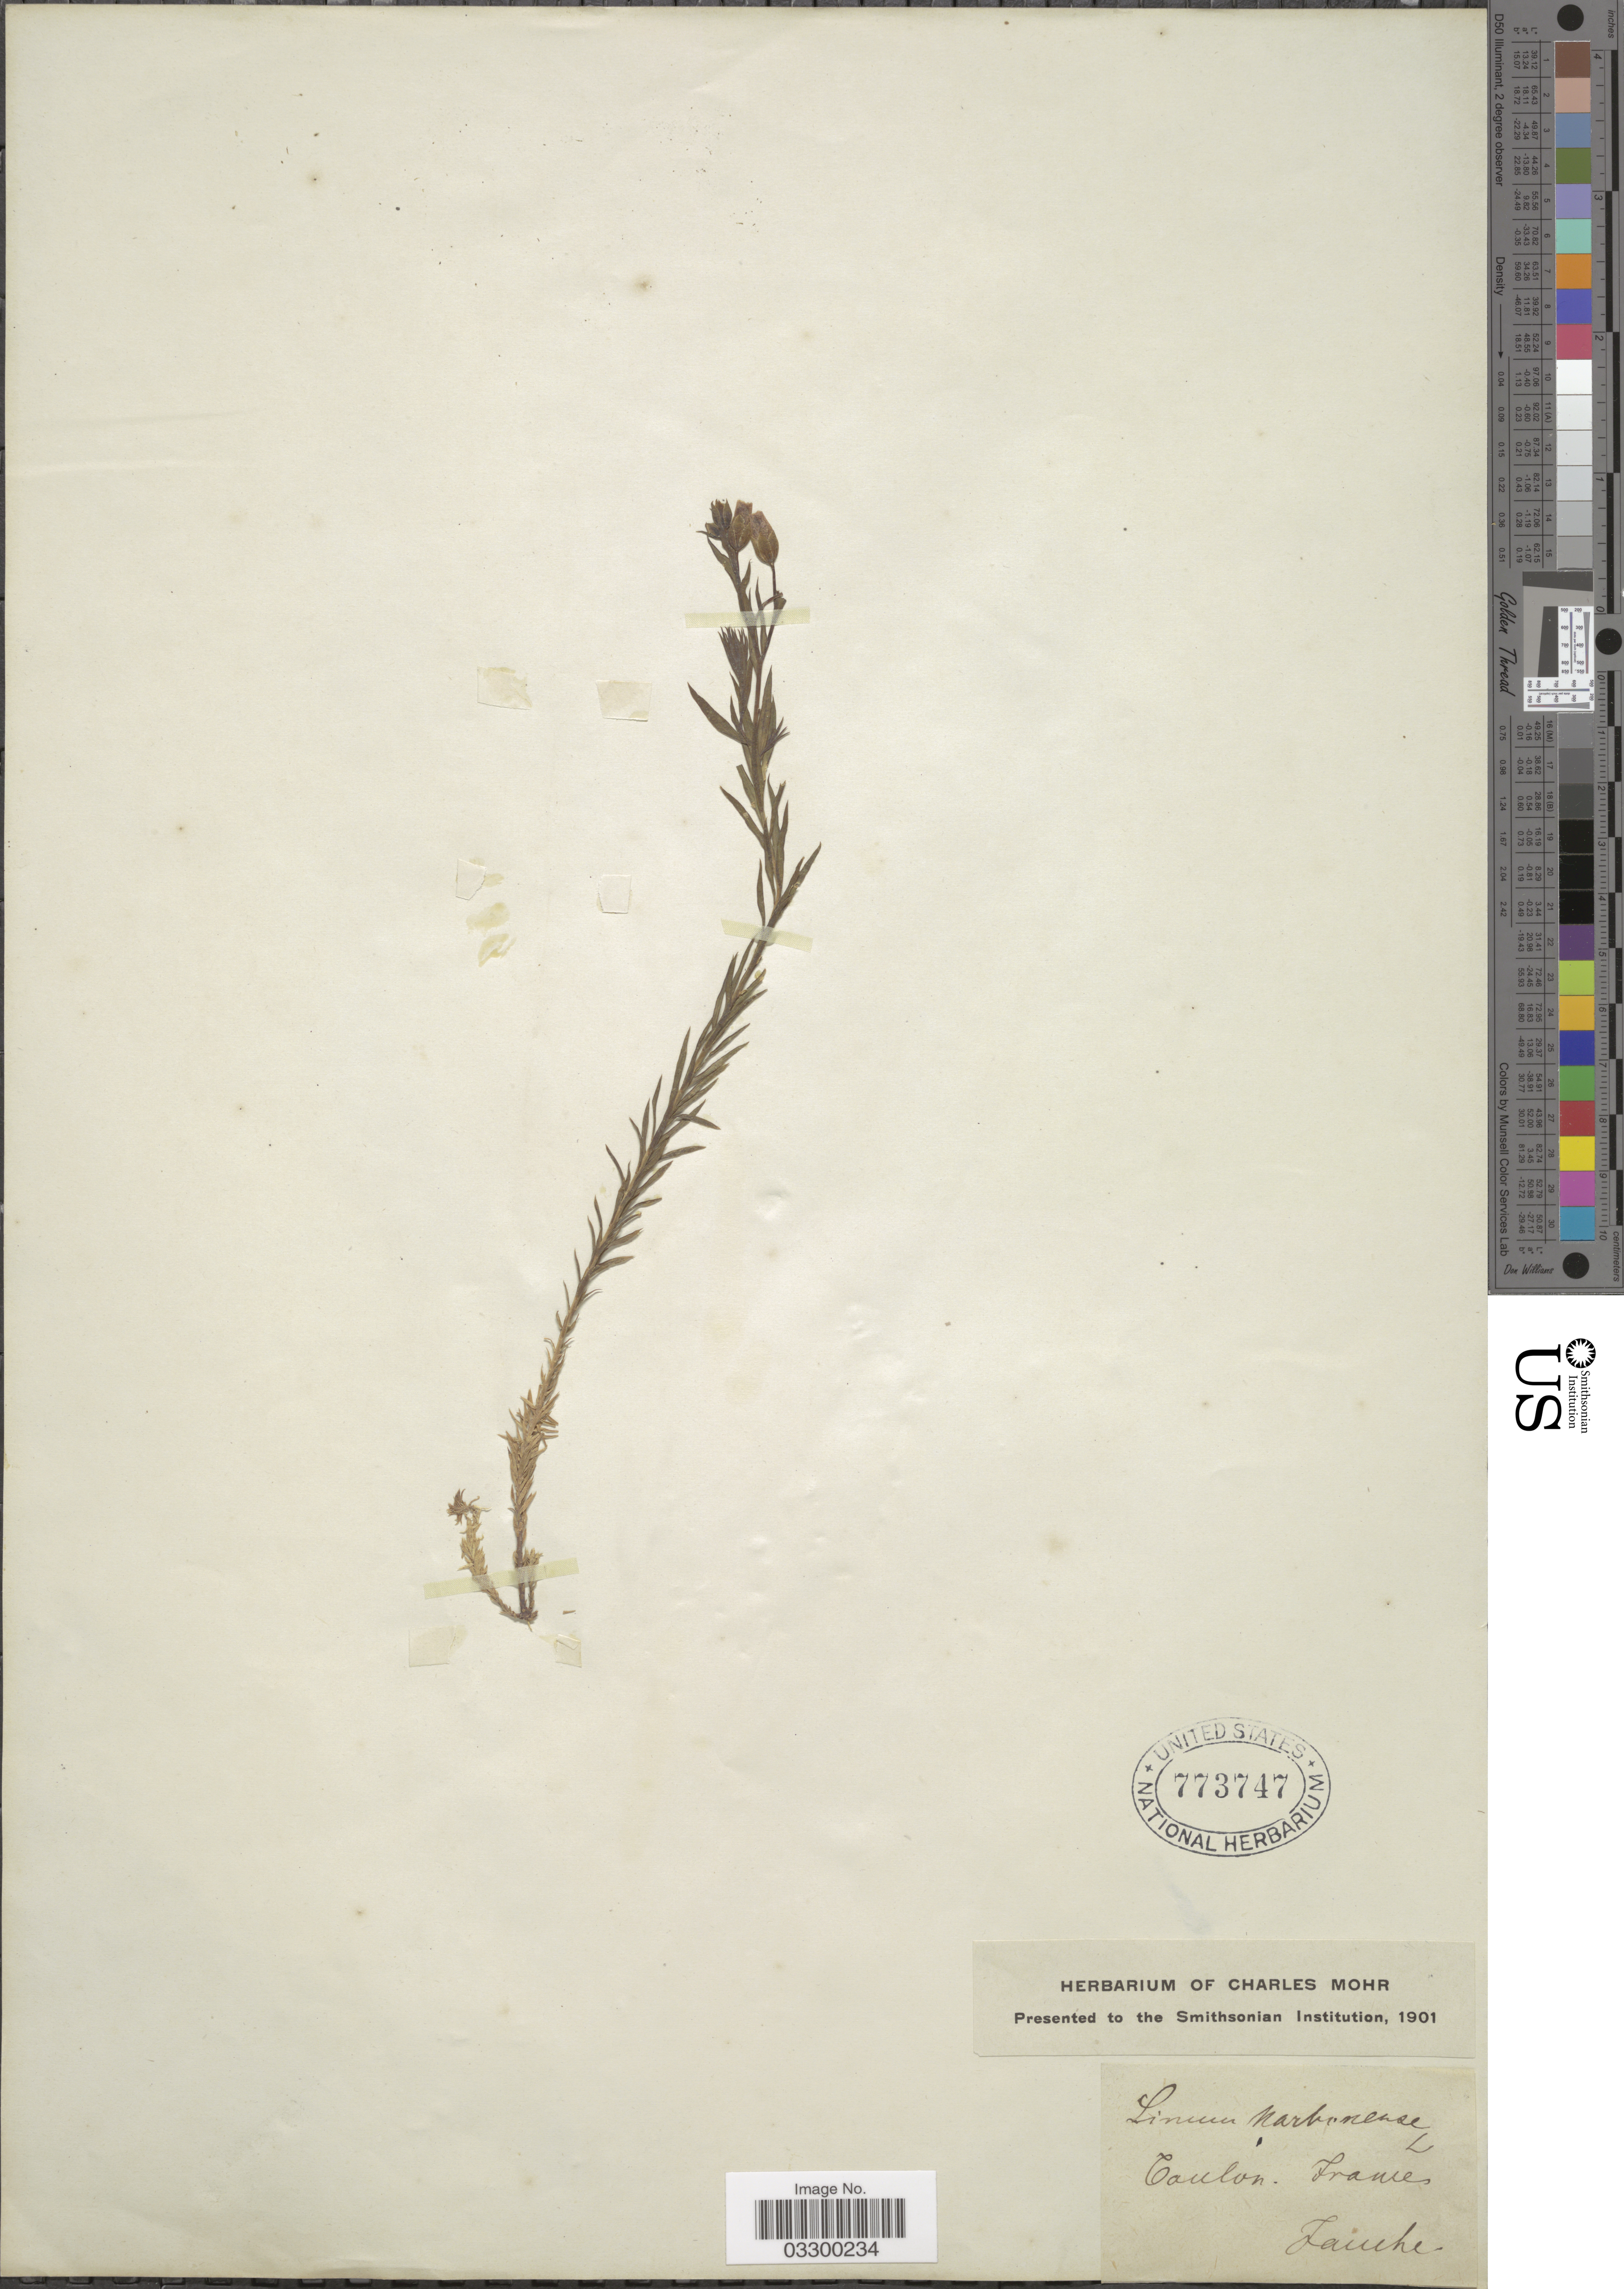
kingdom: Plantae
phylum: Tracheophyta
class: Magnoliopsida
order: Malpighiales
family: Linaceae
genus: Linum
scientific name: Linum narbonense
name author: L.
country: France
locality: Toulon.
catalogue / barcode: US 773747